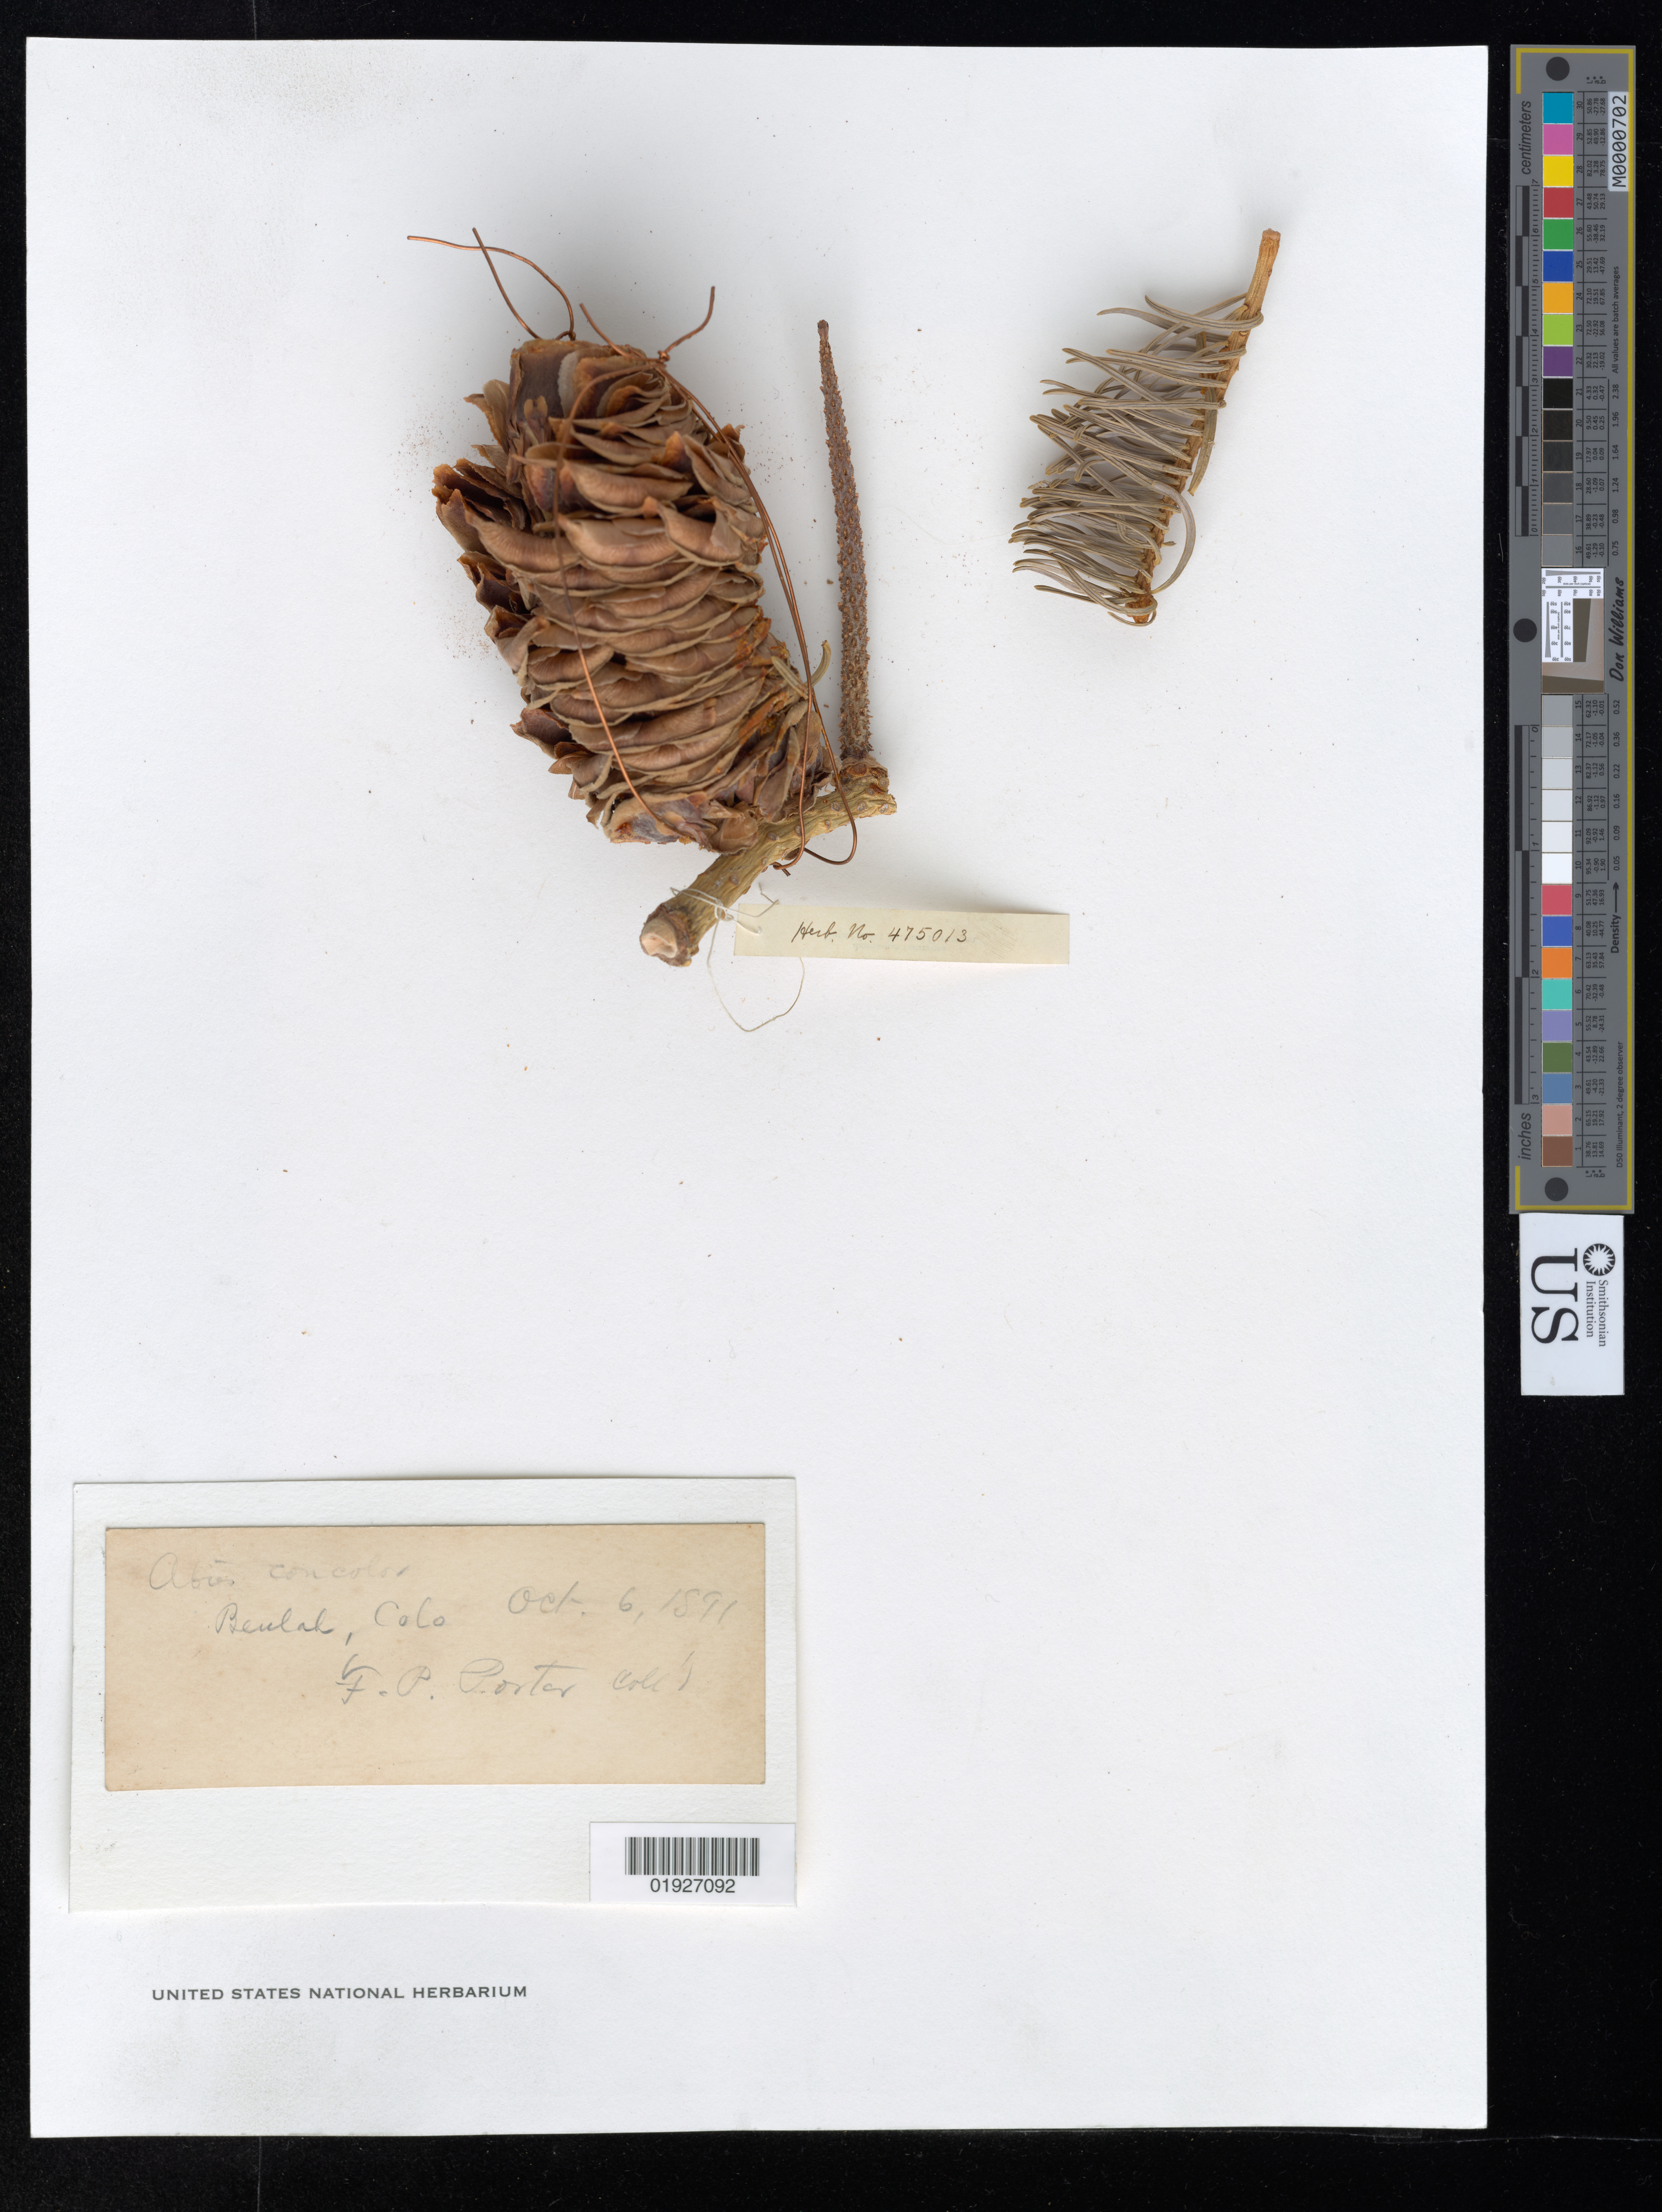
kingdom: Plantae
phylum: Tracheophyta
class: Pinopsida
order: Pinales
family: Pinaceae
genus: Abies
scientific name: Abies concolor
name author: (Gordon & Glend.) Lindl. ex Hildebr.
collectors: F. Porter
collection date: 1891-10-06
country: United States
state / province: Colorado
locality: Beulah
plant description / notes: Herb. no 475013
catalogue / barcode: US 475013